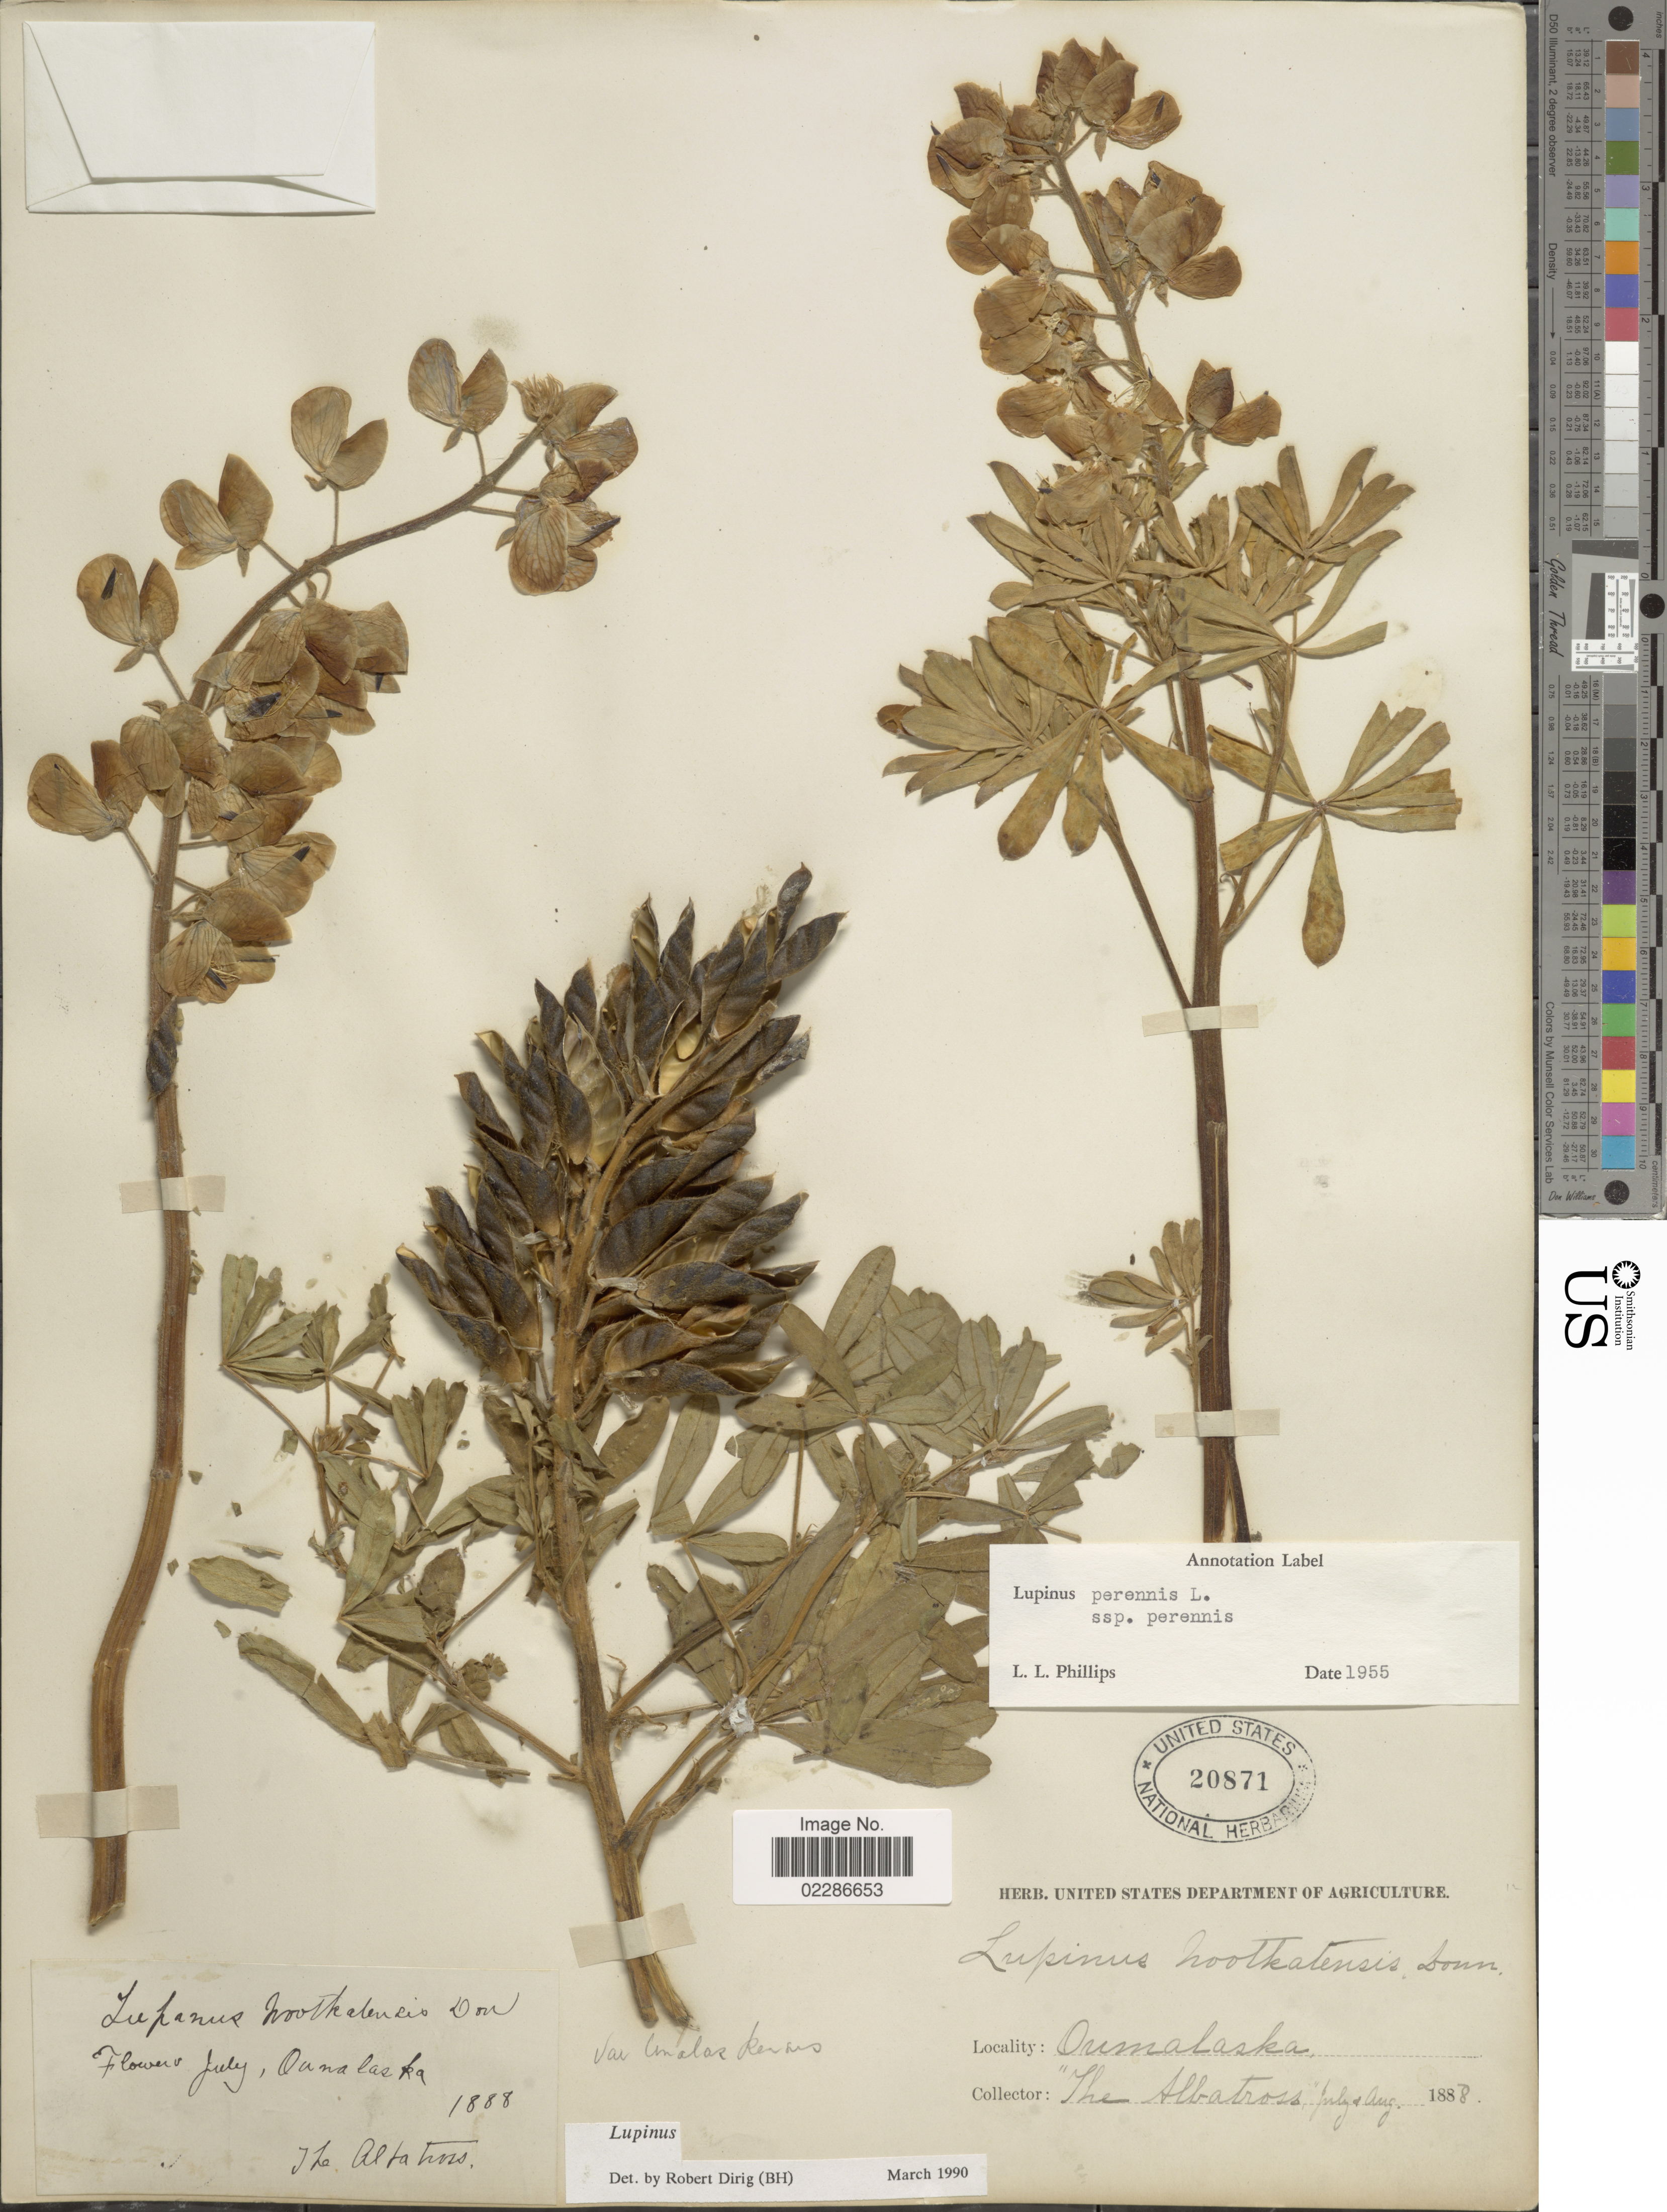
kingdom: Plantae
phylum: Tracheophyta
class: Magnoliopsida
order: Fabales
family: Fabaceae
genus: Lupinus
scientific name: Lupinus perennis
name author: L.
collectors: "The Albatross"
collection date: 1888-07/1888-08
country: United States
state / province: Alaska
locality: Oumalaska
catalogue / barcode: US 20871